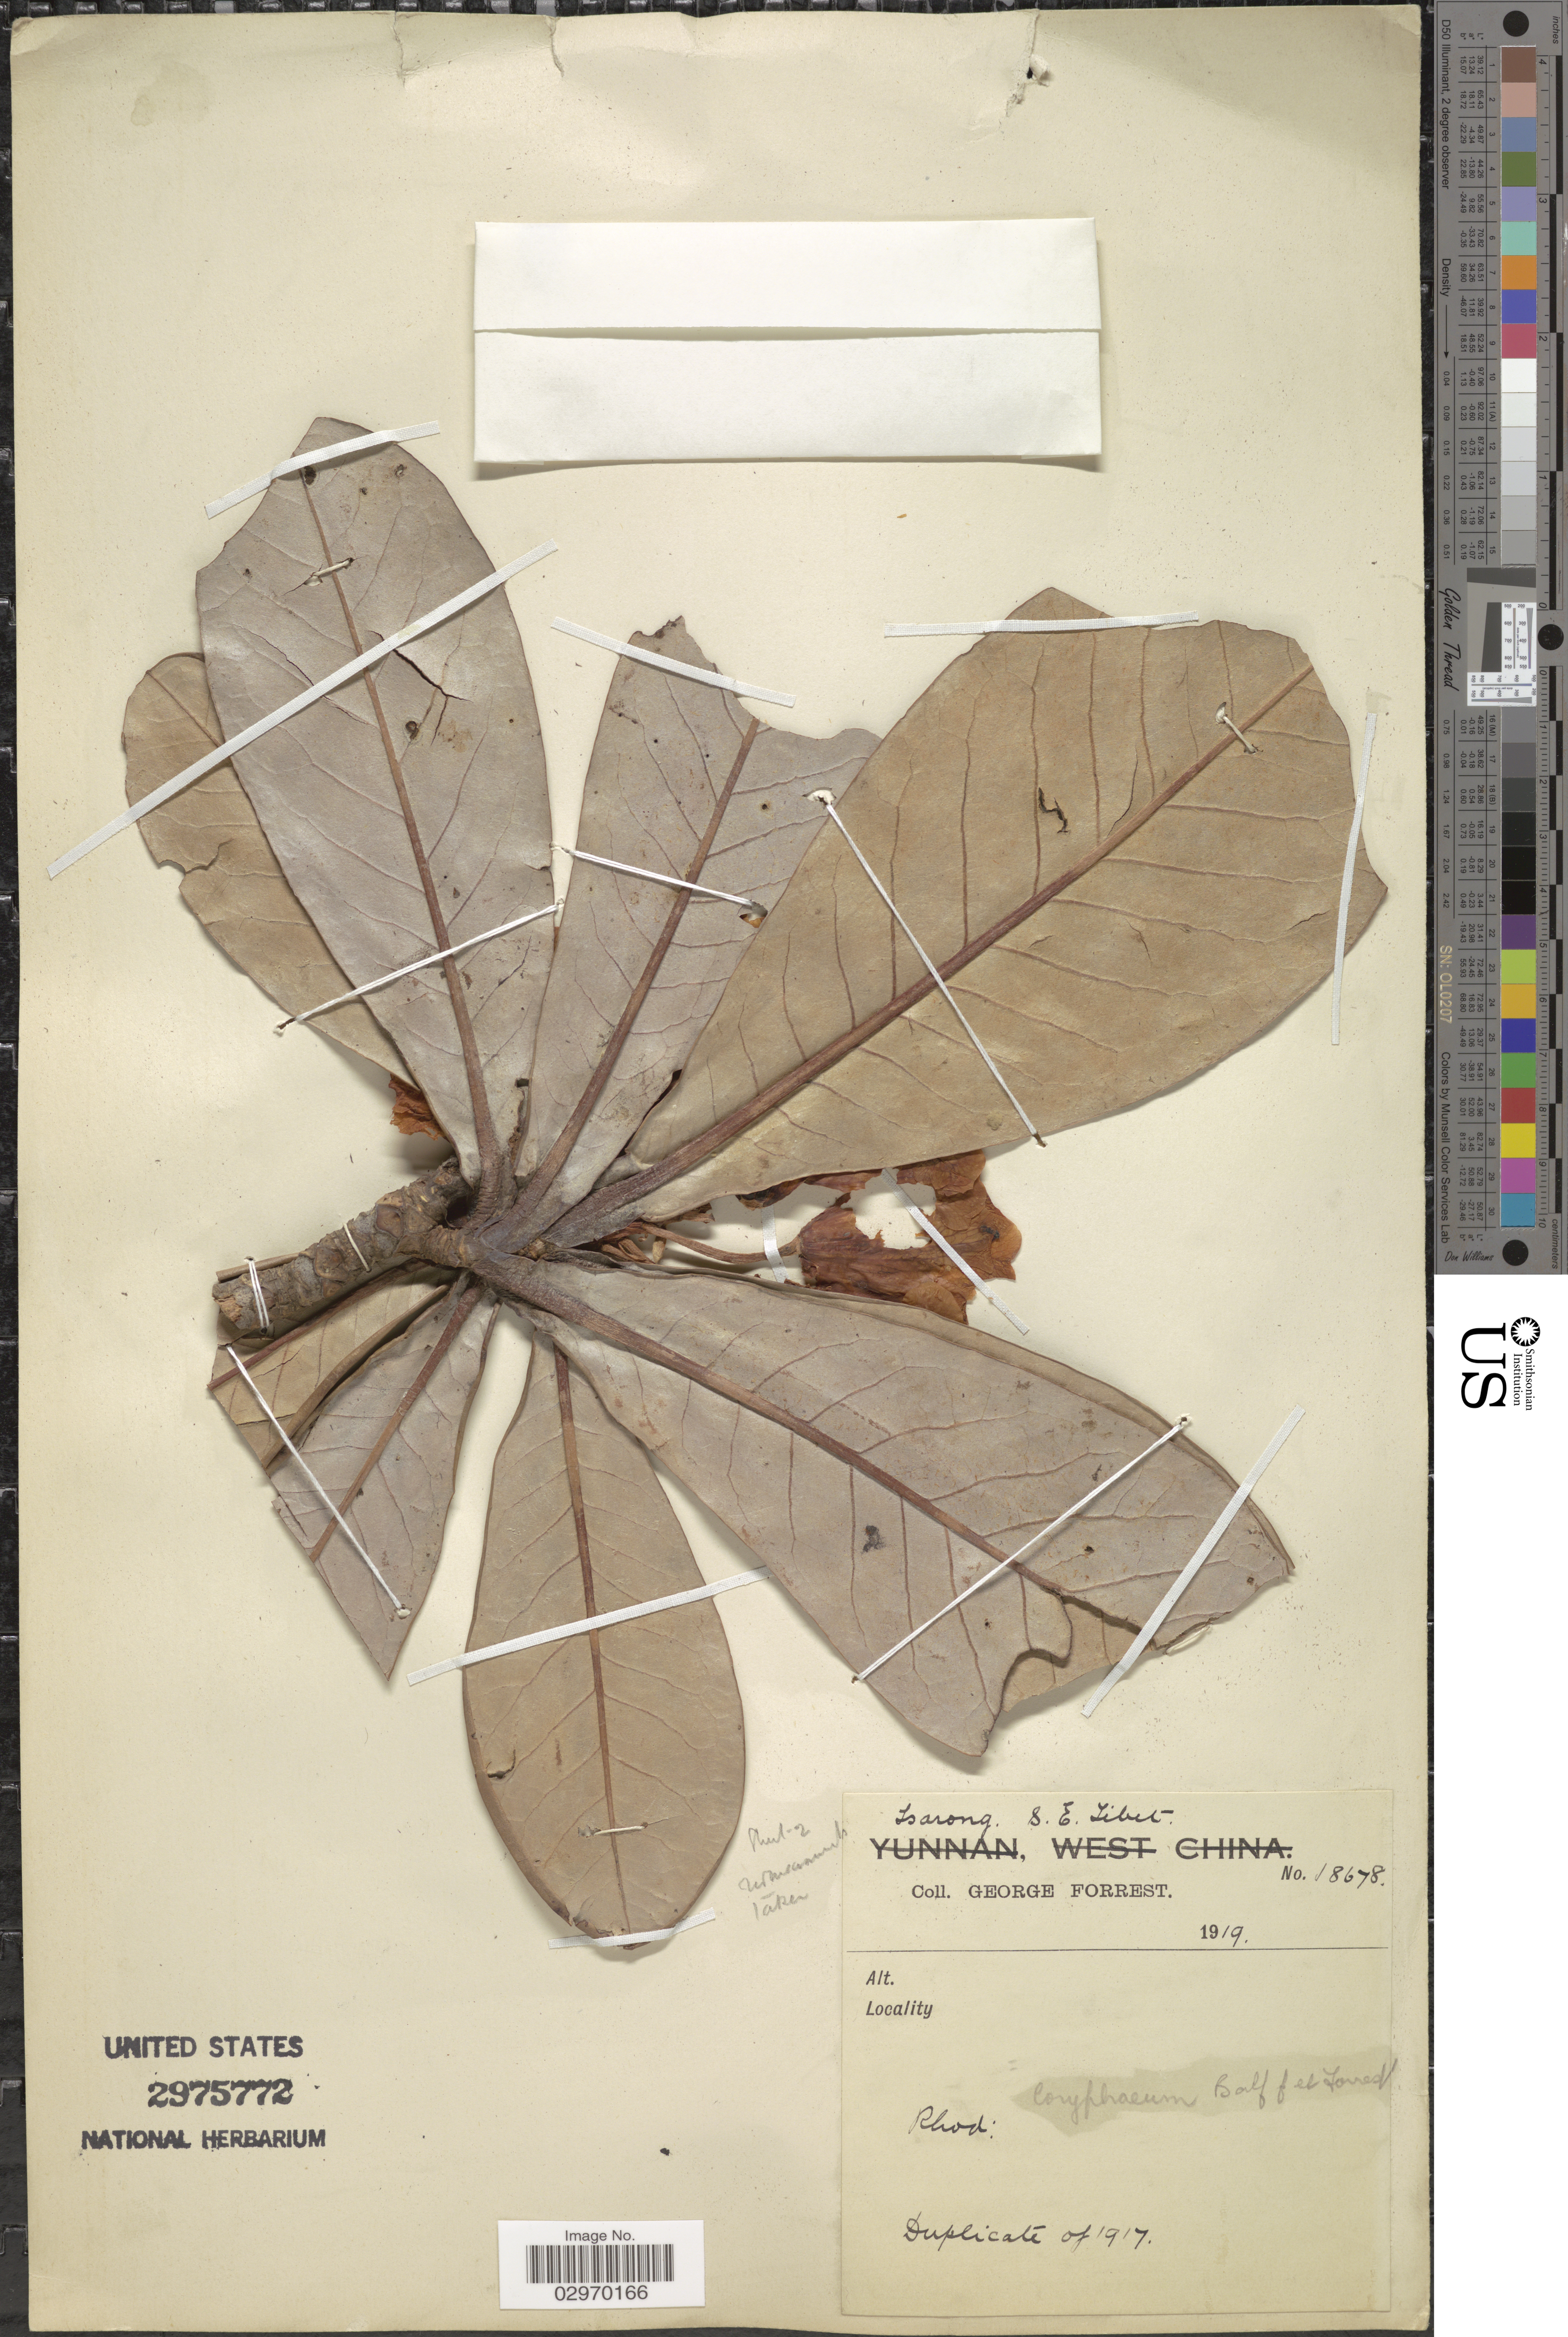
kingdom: Plantae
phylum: Tracheophyta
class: Magnoliopsida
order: Ericales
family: Ericaceae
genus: Rhododendron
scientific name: Rhododendron coryphaeum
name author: Balf. f. & Forrest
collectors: G. Forrest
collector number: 18678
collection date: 1919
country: China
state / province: Xizang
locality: Tsarong. S.E. Tibet.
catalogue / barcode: US 2975772